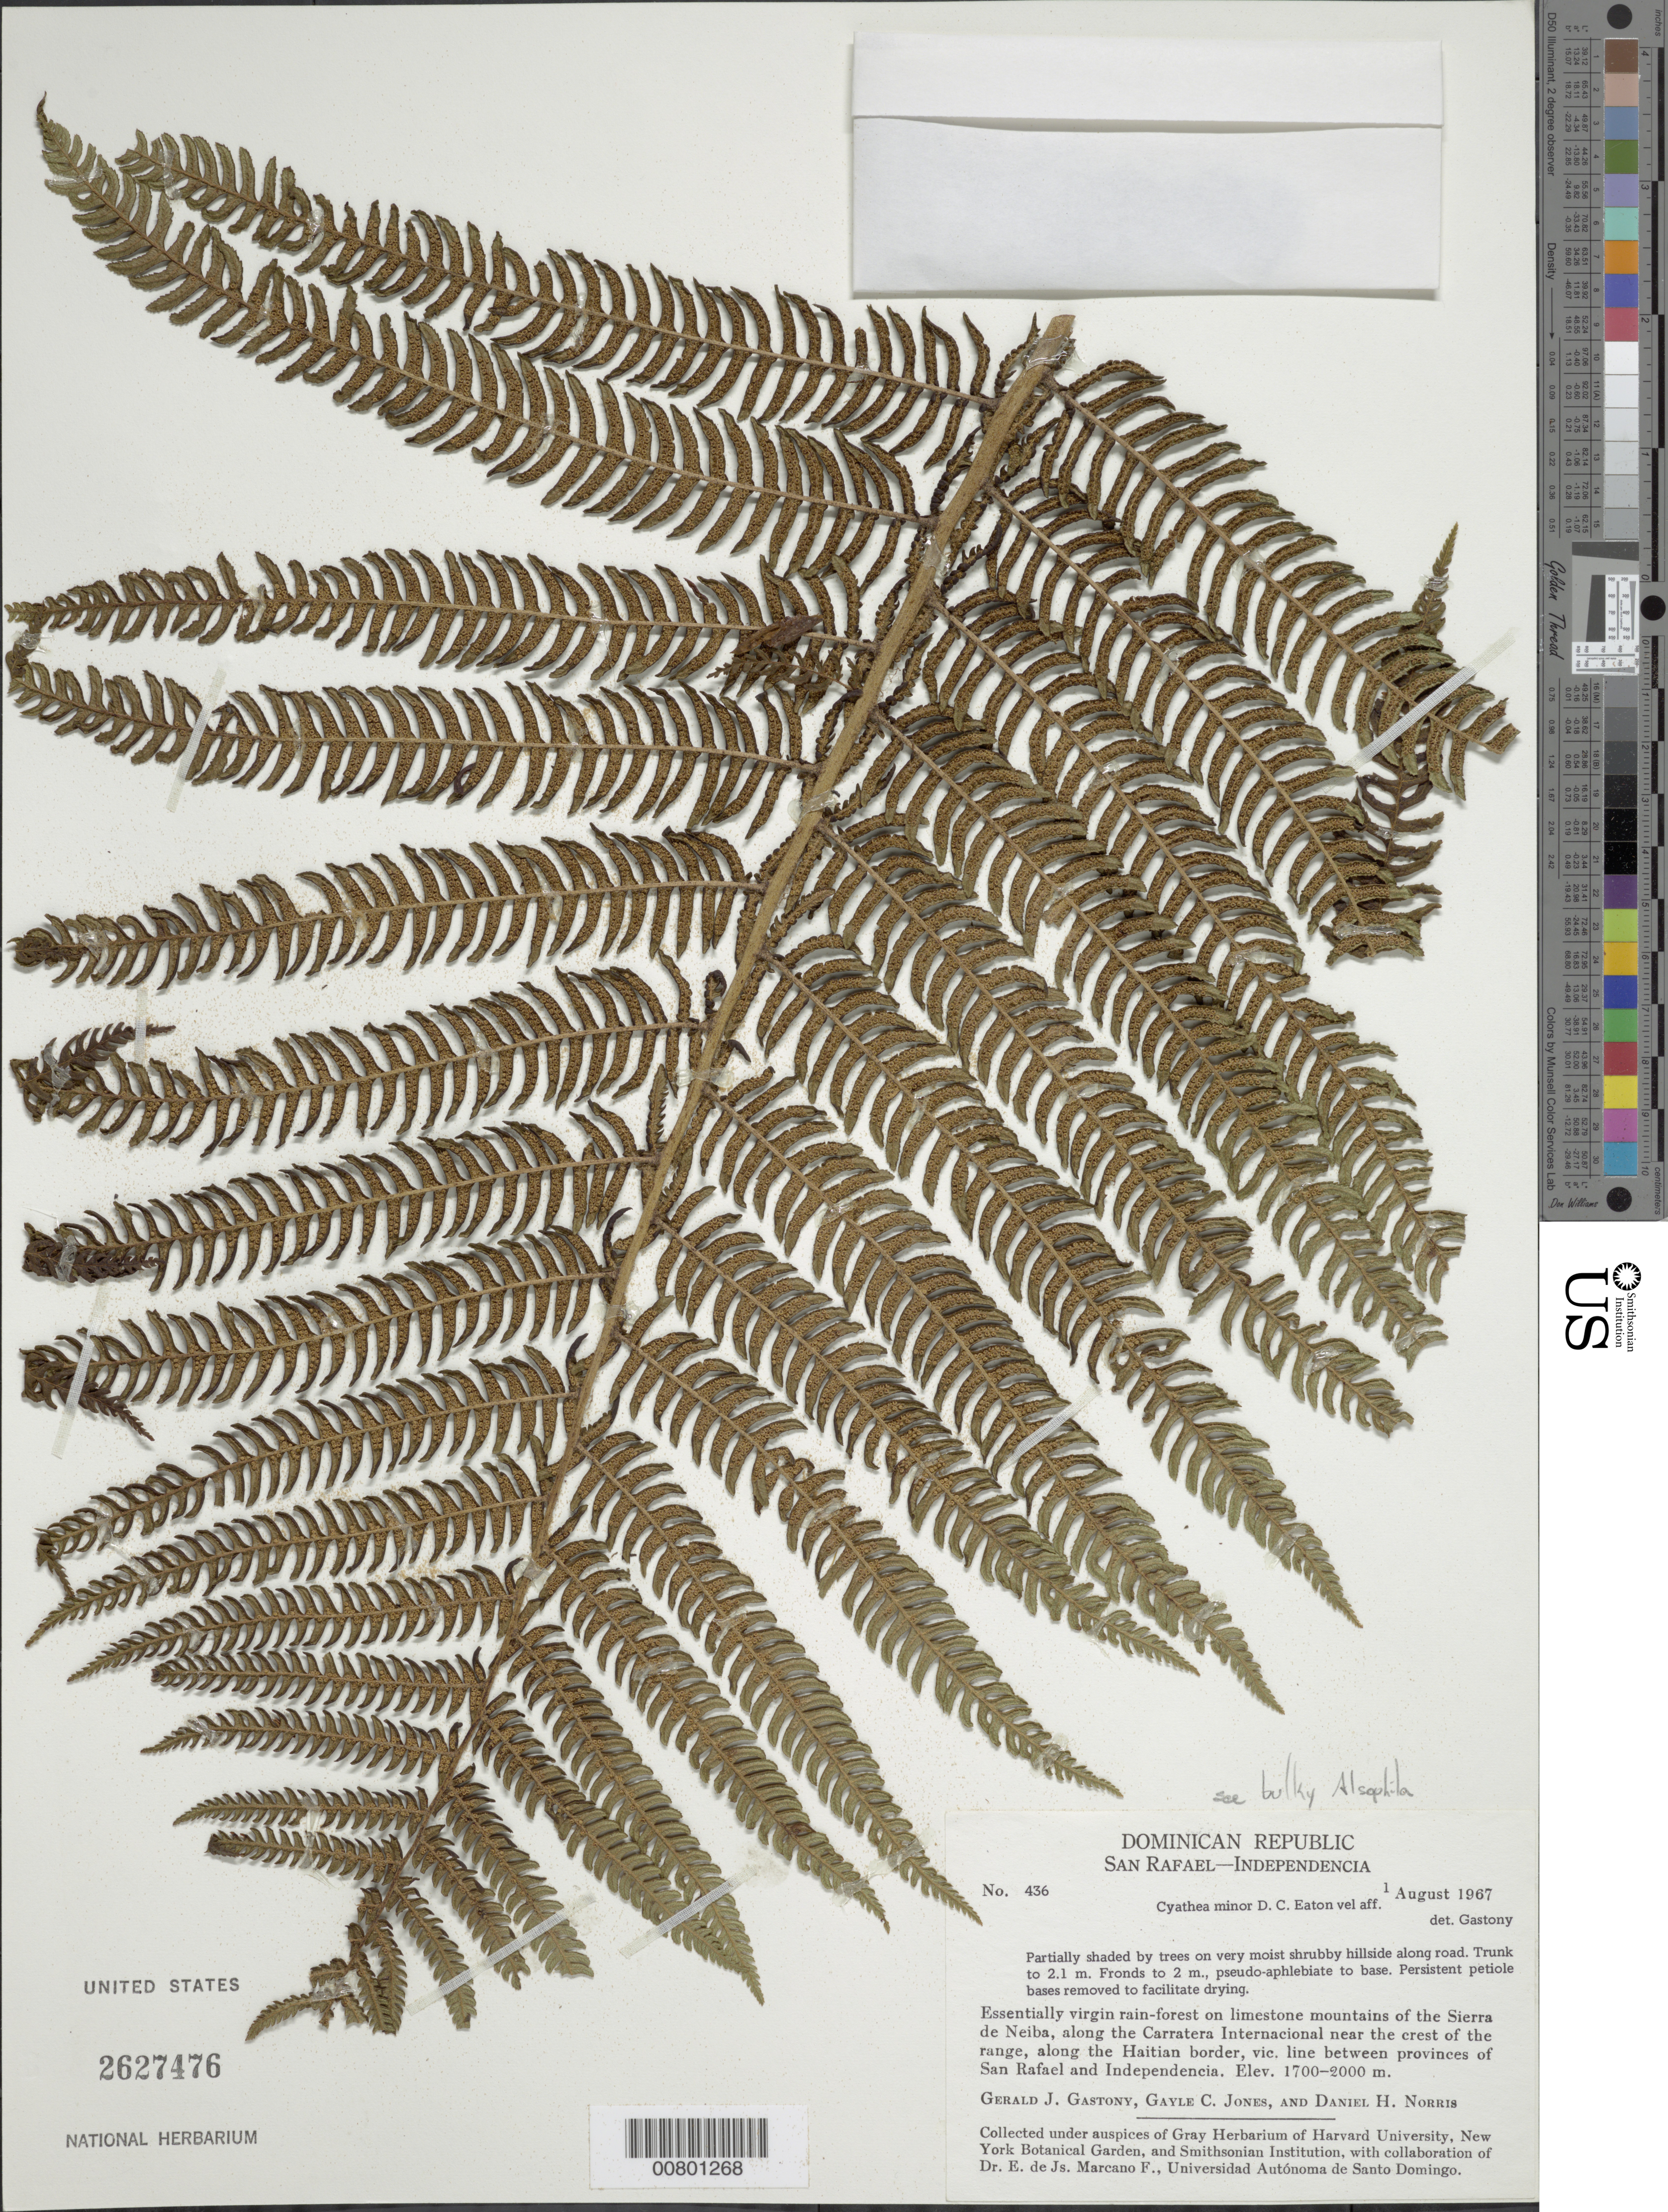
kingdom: Plantae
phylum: Tracheophyta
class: Polypodiopsida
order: Cyatheales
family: Cyatheaceae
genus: Alsophila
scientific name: Alsophila minor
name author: (D.C. Eaton) R.M. Tryon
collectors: G. Gastony, G. C. Jones & D. H. Norris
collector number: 436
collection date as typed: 01 Aug 1967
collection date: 1967-08-01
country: Dominican Republic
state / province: Independencia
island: Hispaniola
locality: San Rafael-Independencia, Sierra de Neiba, Carratera Internacional, along Haitian border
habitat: Essentially virgin rainforest on limestone mountains; partially shaded by trees on very moist shrubby hillside along road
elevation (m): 1700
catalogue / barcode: US 2627476